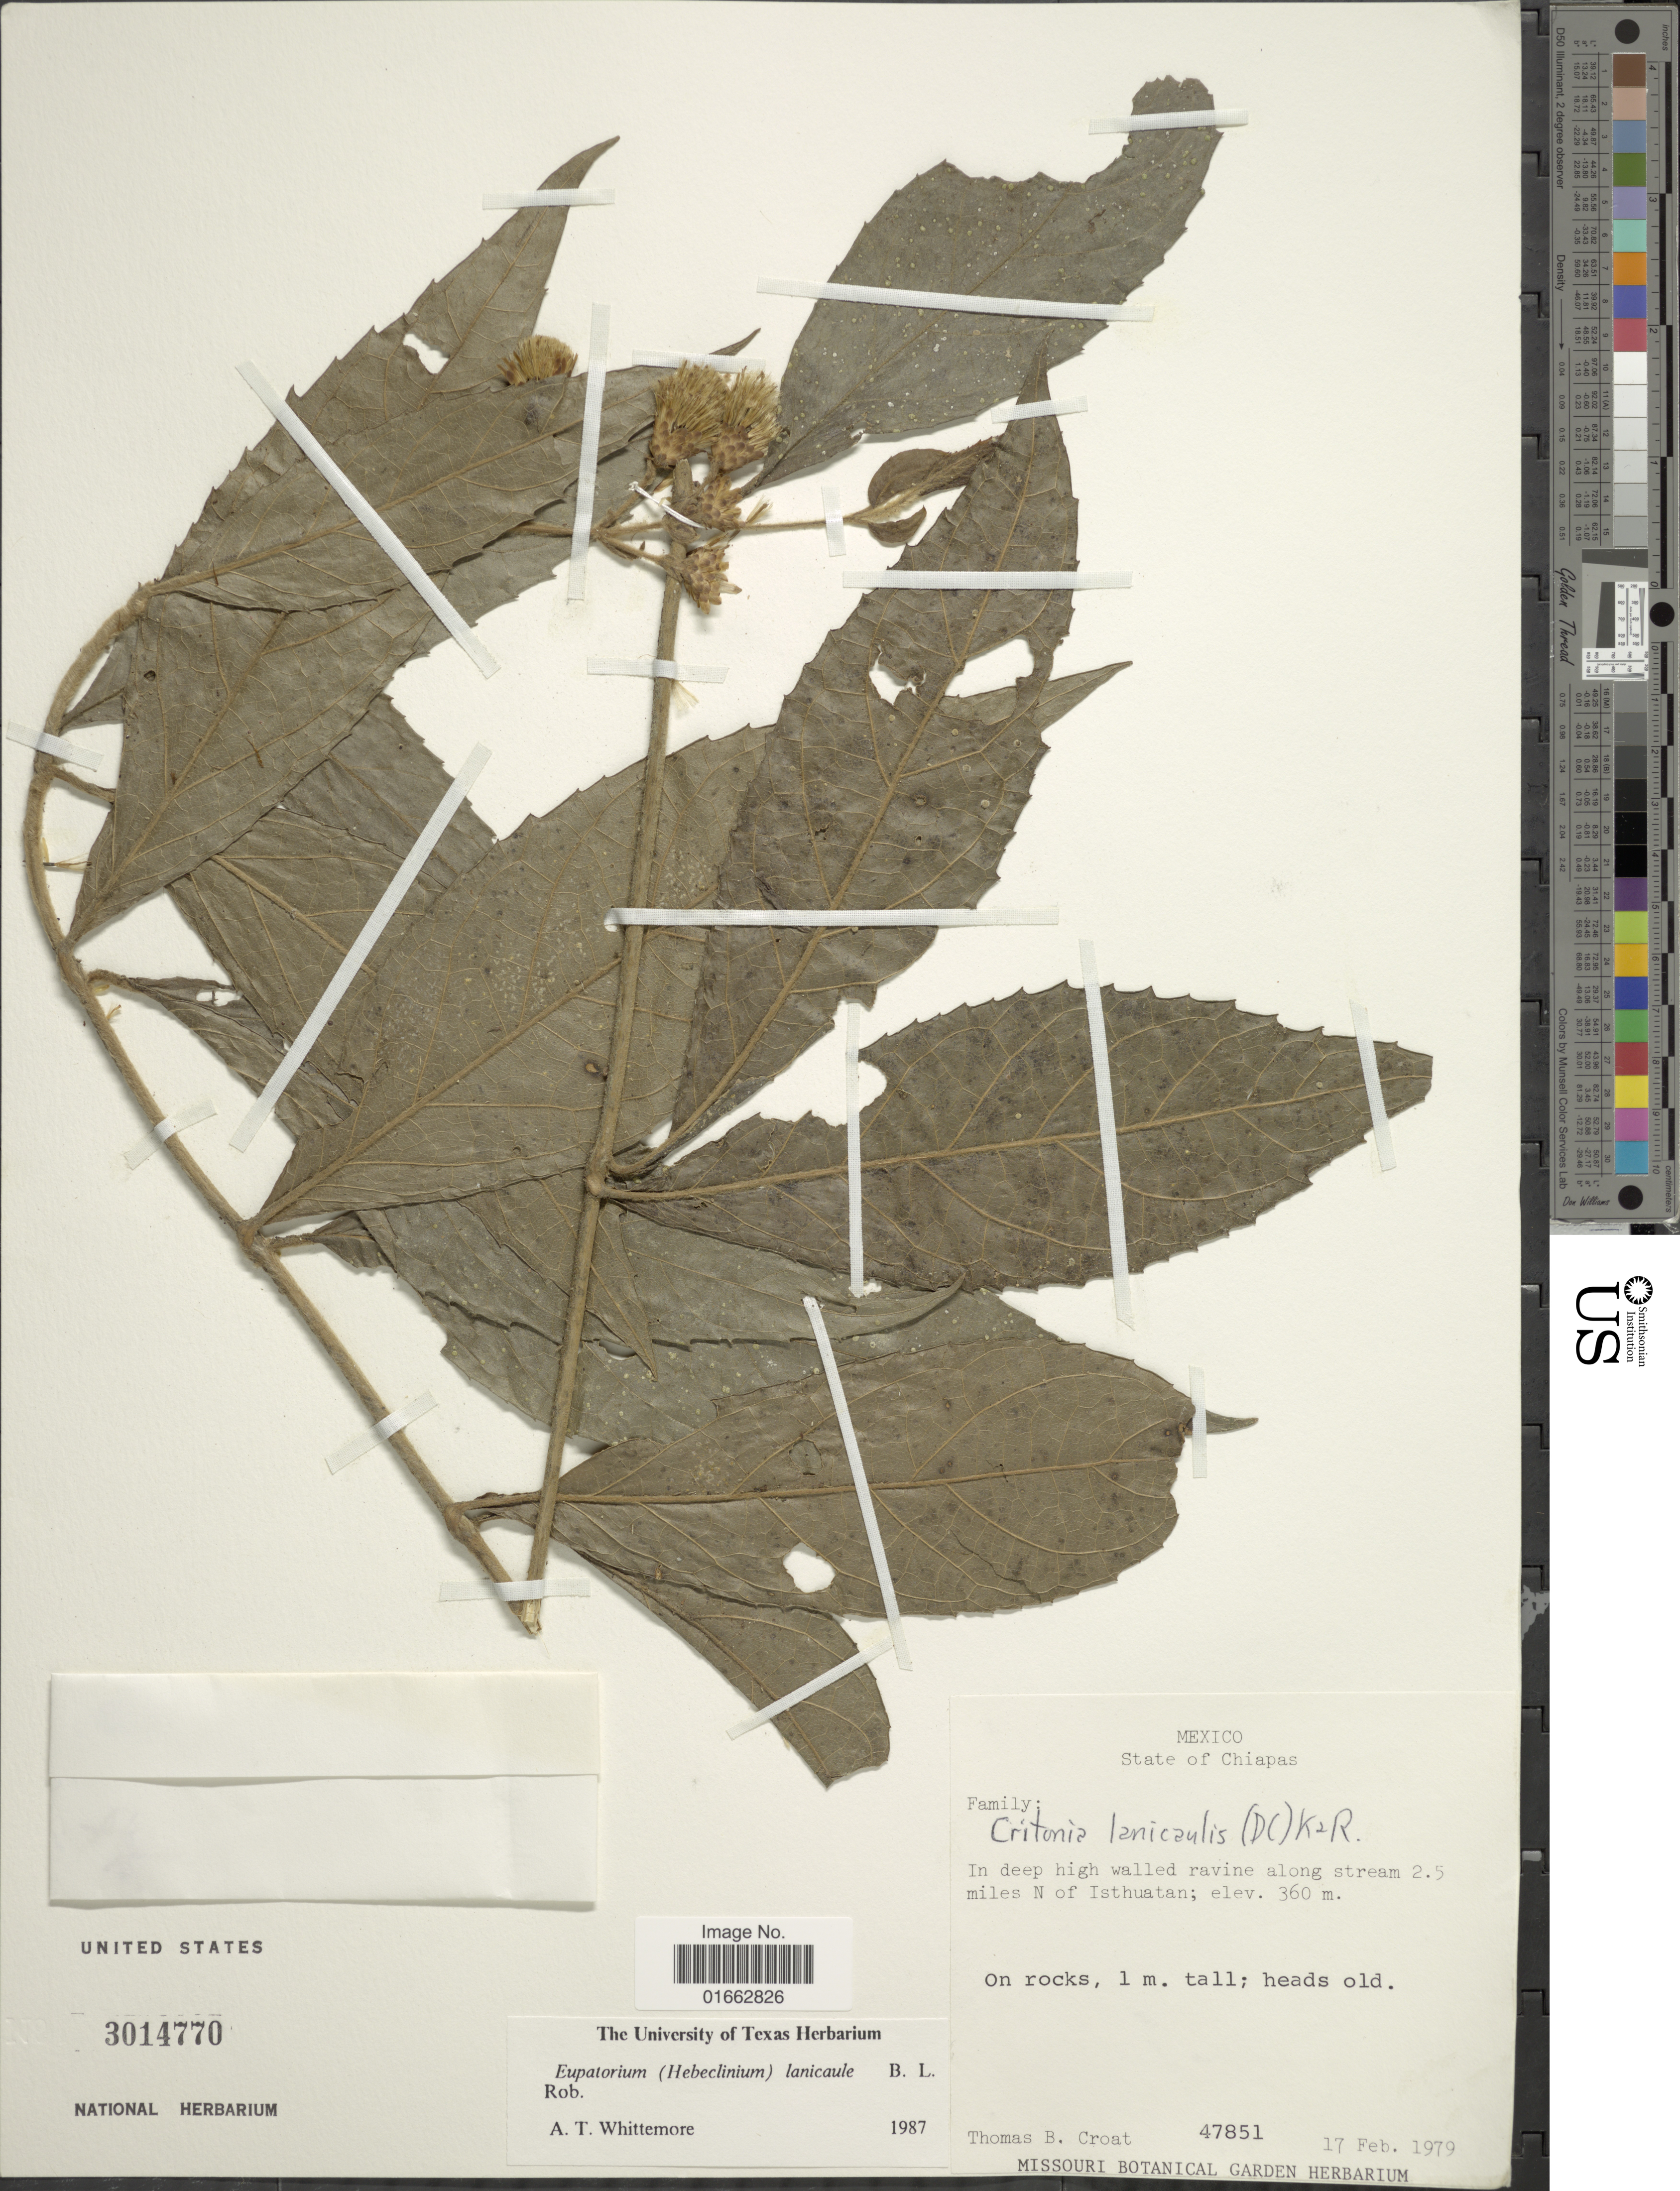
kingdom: Plantae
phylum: Tracheophyta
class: Magnoliopsida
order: Asterales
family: Asteraceae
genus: Critonia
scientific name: Critonia lanicaulis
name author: (B.L. Rob.) R.M. King & H. Rob.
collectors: T. B. Croat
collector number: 47851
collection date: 1979-02-17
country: Mexico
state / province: Chiapas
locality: In deep high walled ravine along stream 2.5 miles N of Isthuatan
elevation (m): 360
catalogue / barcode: US 3014770